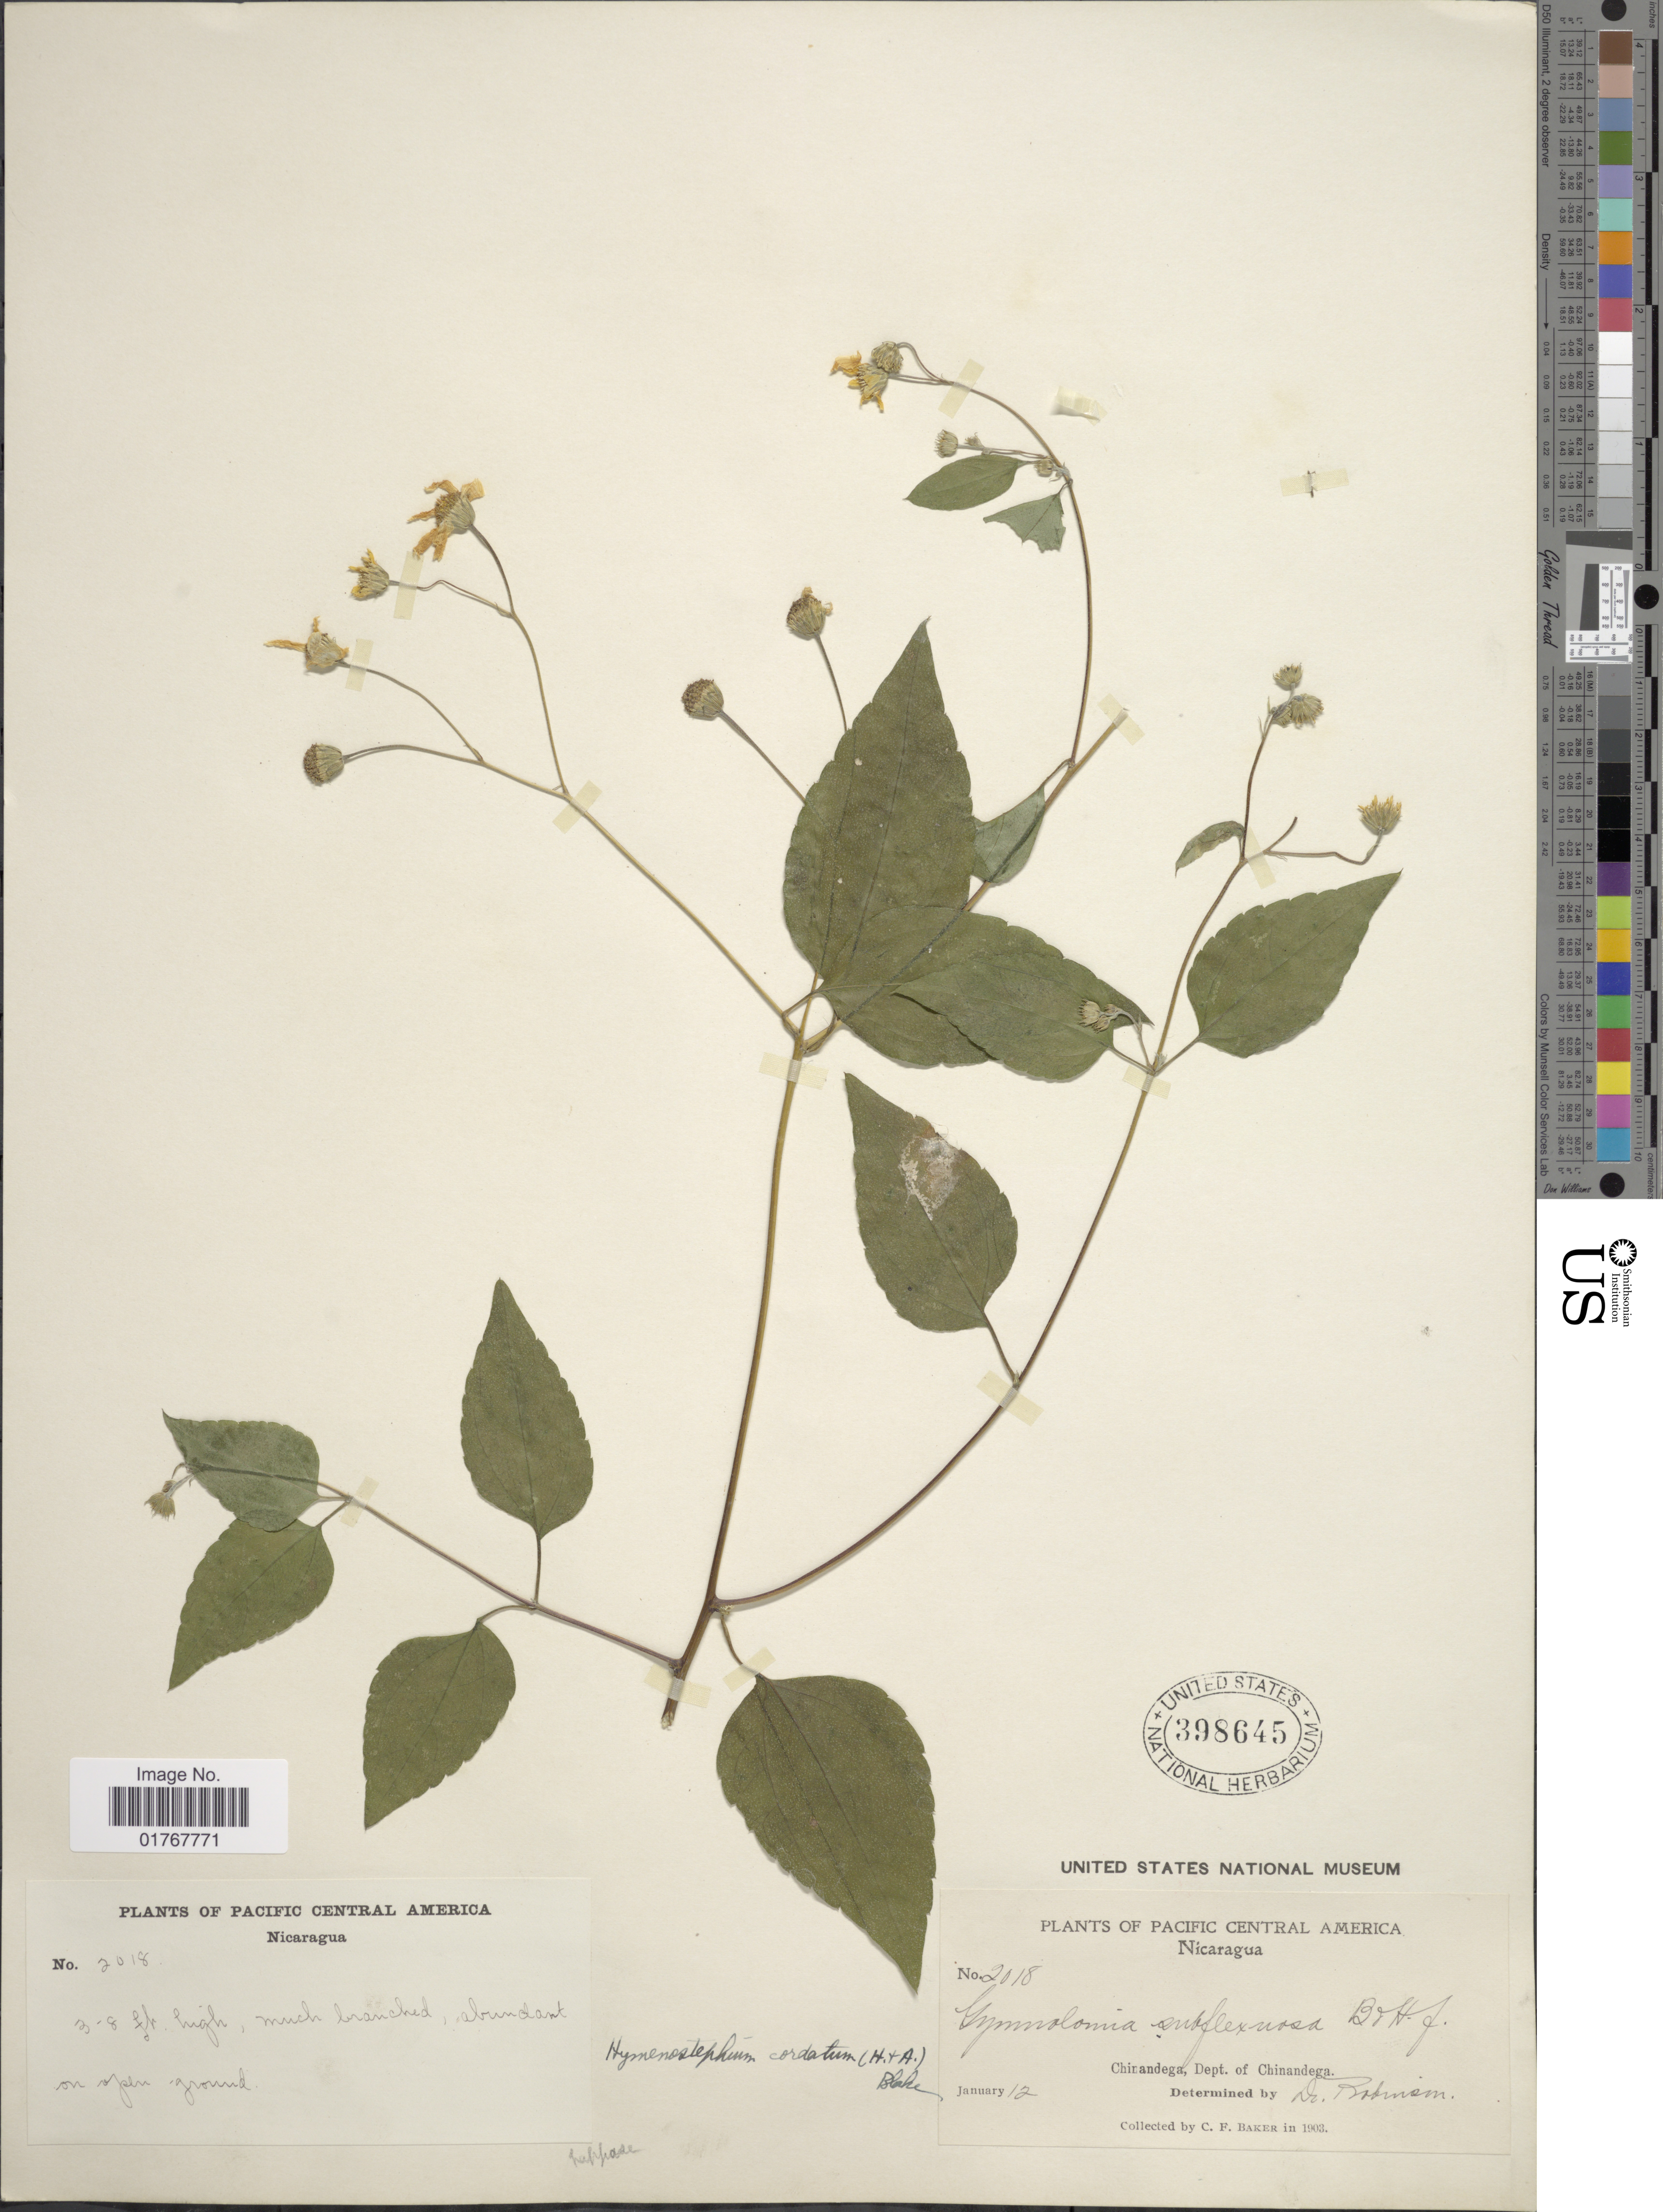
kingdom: Plantae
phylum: Tracheophyta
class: Magnoliopsida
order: Asterales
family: Asteraceae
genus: Viguiera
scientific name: Viguiera cordata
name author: (Hook. & Arn.) D'Arcy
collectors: C. F. Baker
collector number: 2018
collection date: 1903-01-12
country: Nicaragua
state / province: Chinandega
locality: Pacific Central America, Chirandega, Dept. of Chinandega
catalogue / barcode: US 398645